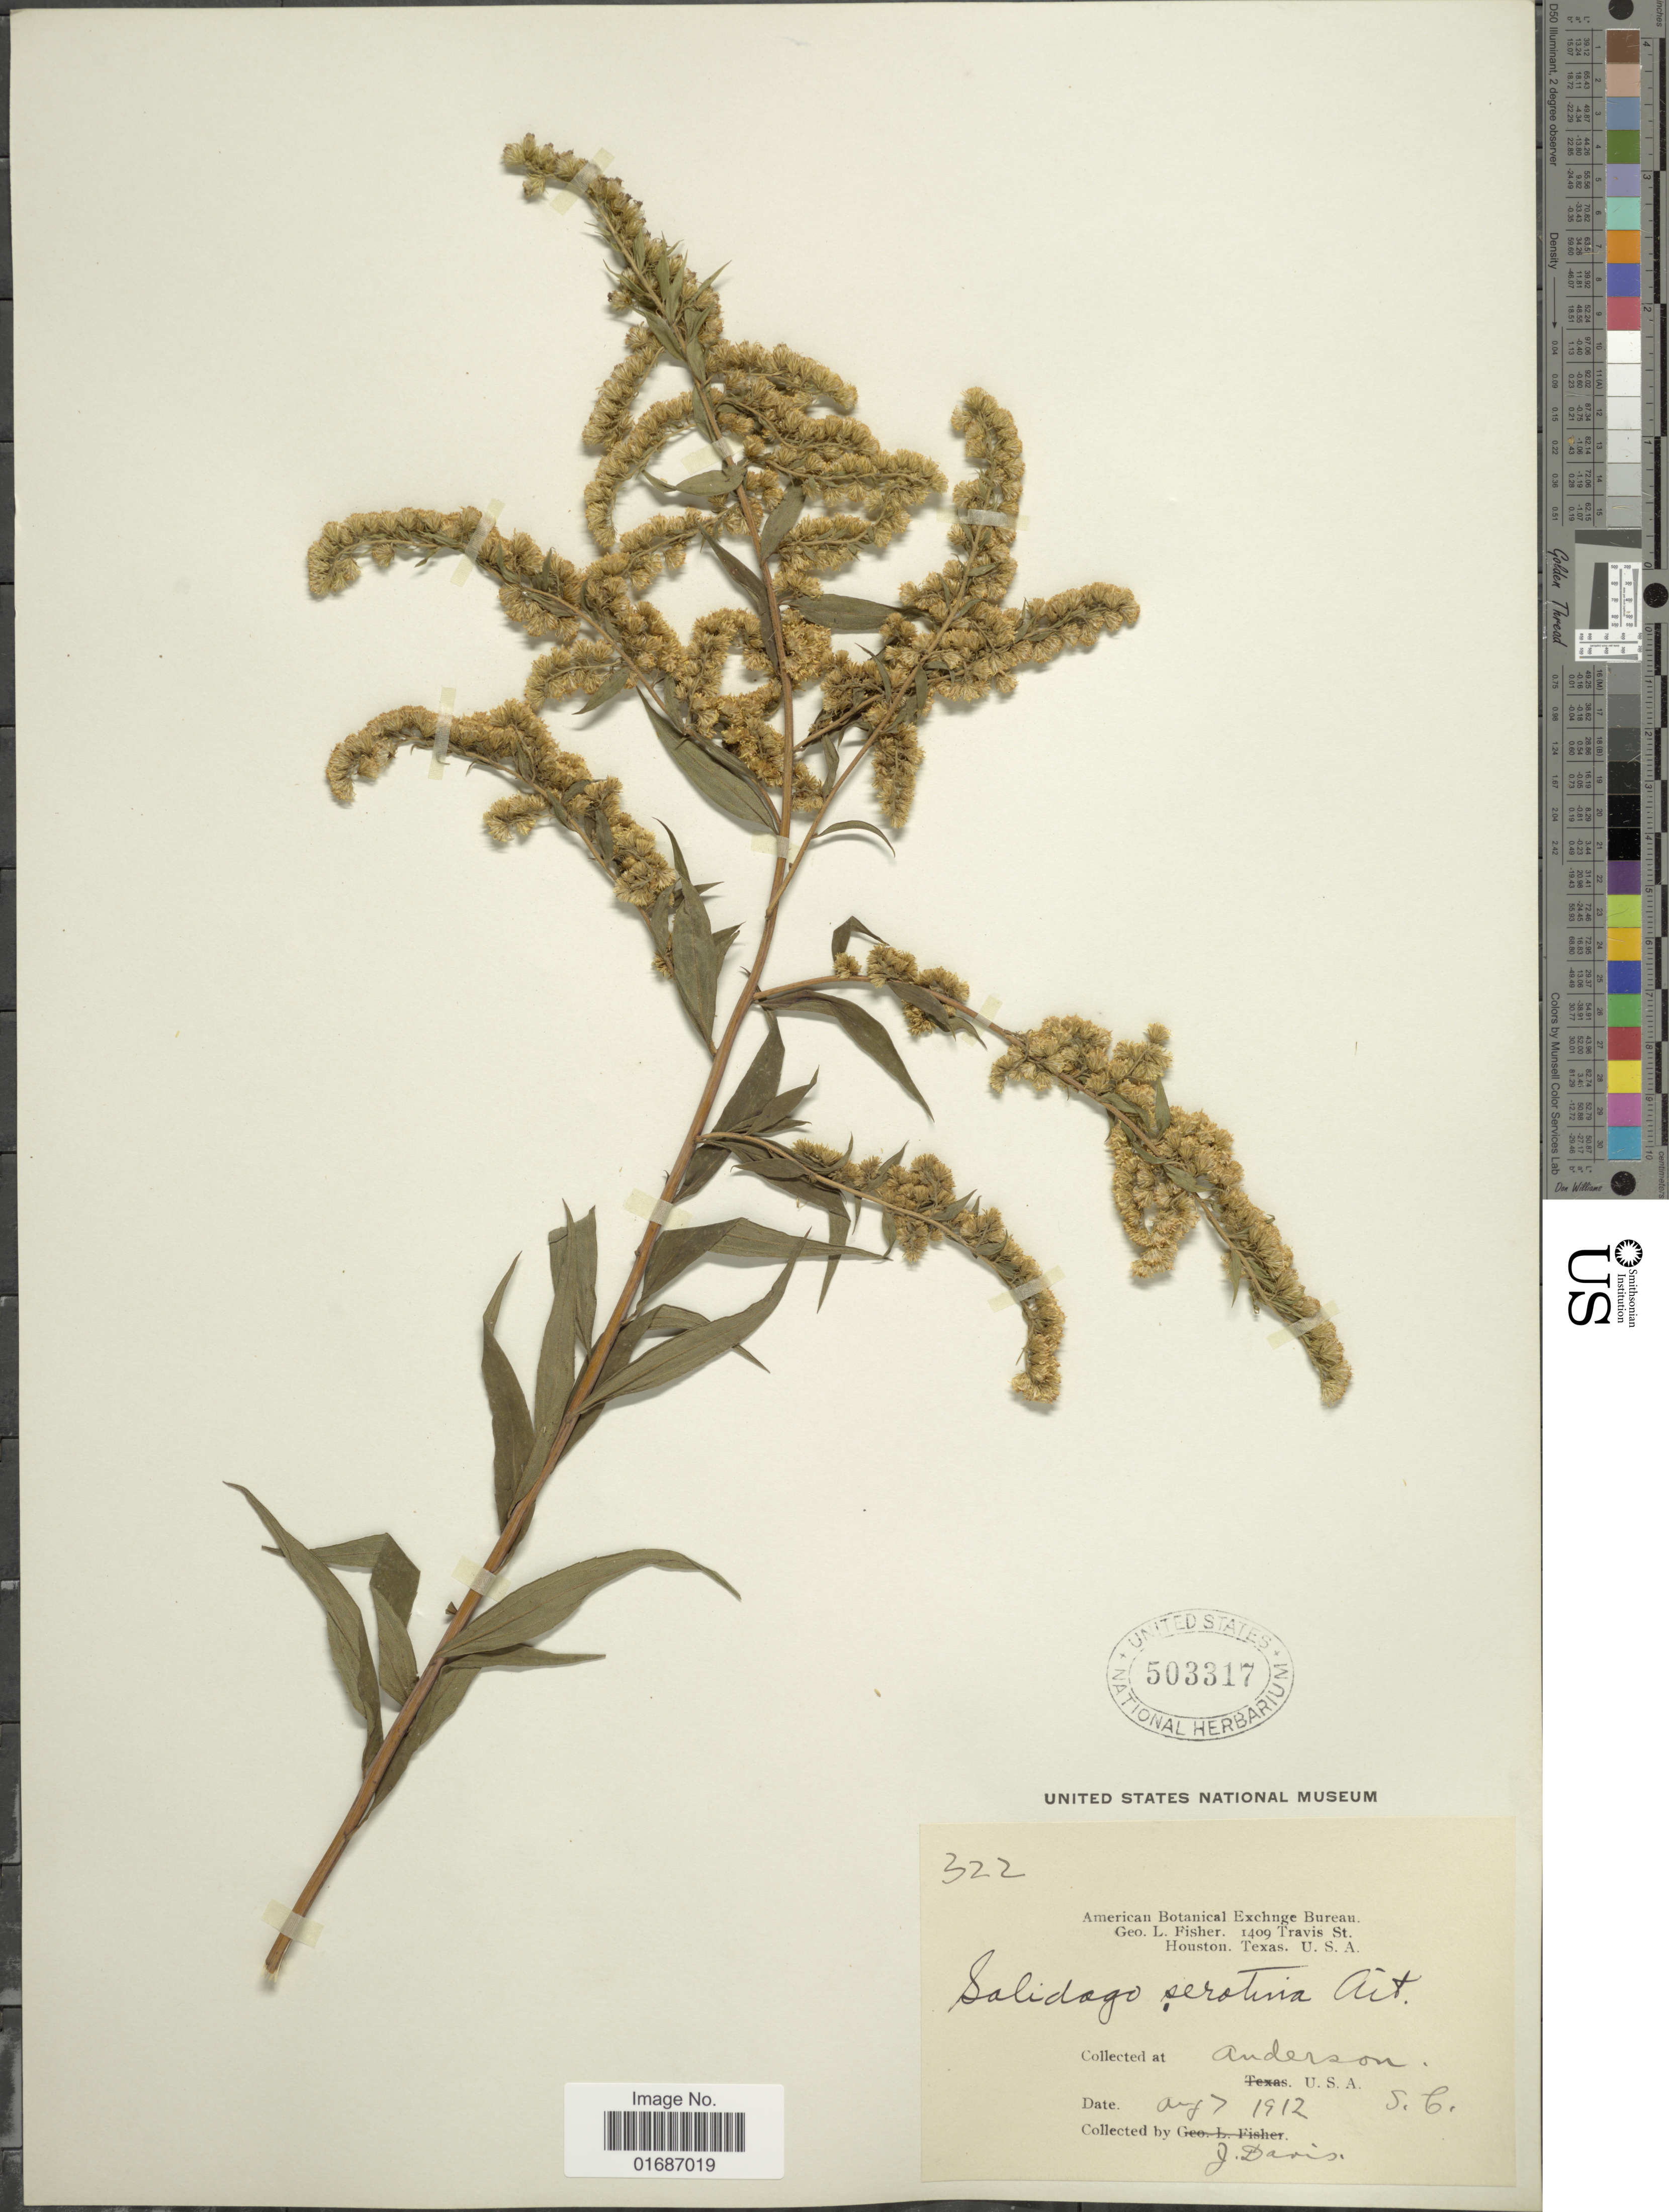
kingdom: Plantae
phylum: Tracheophyta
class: Magnoliopsida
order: Asterales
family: Asteraceae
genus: Solidago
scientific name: Solidago gigantea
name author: Aiton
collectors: J. Davis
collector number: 322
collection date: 1912-08-07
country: United States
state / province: South Carolina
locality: Anderson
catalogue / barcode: US 503317